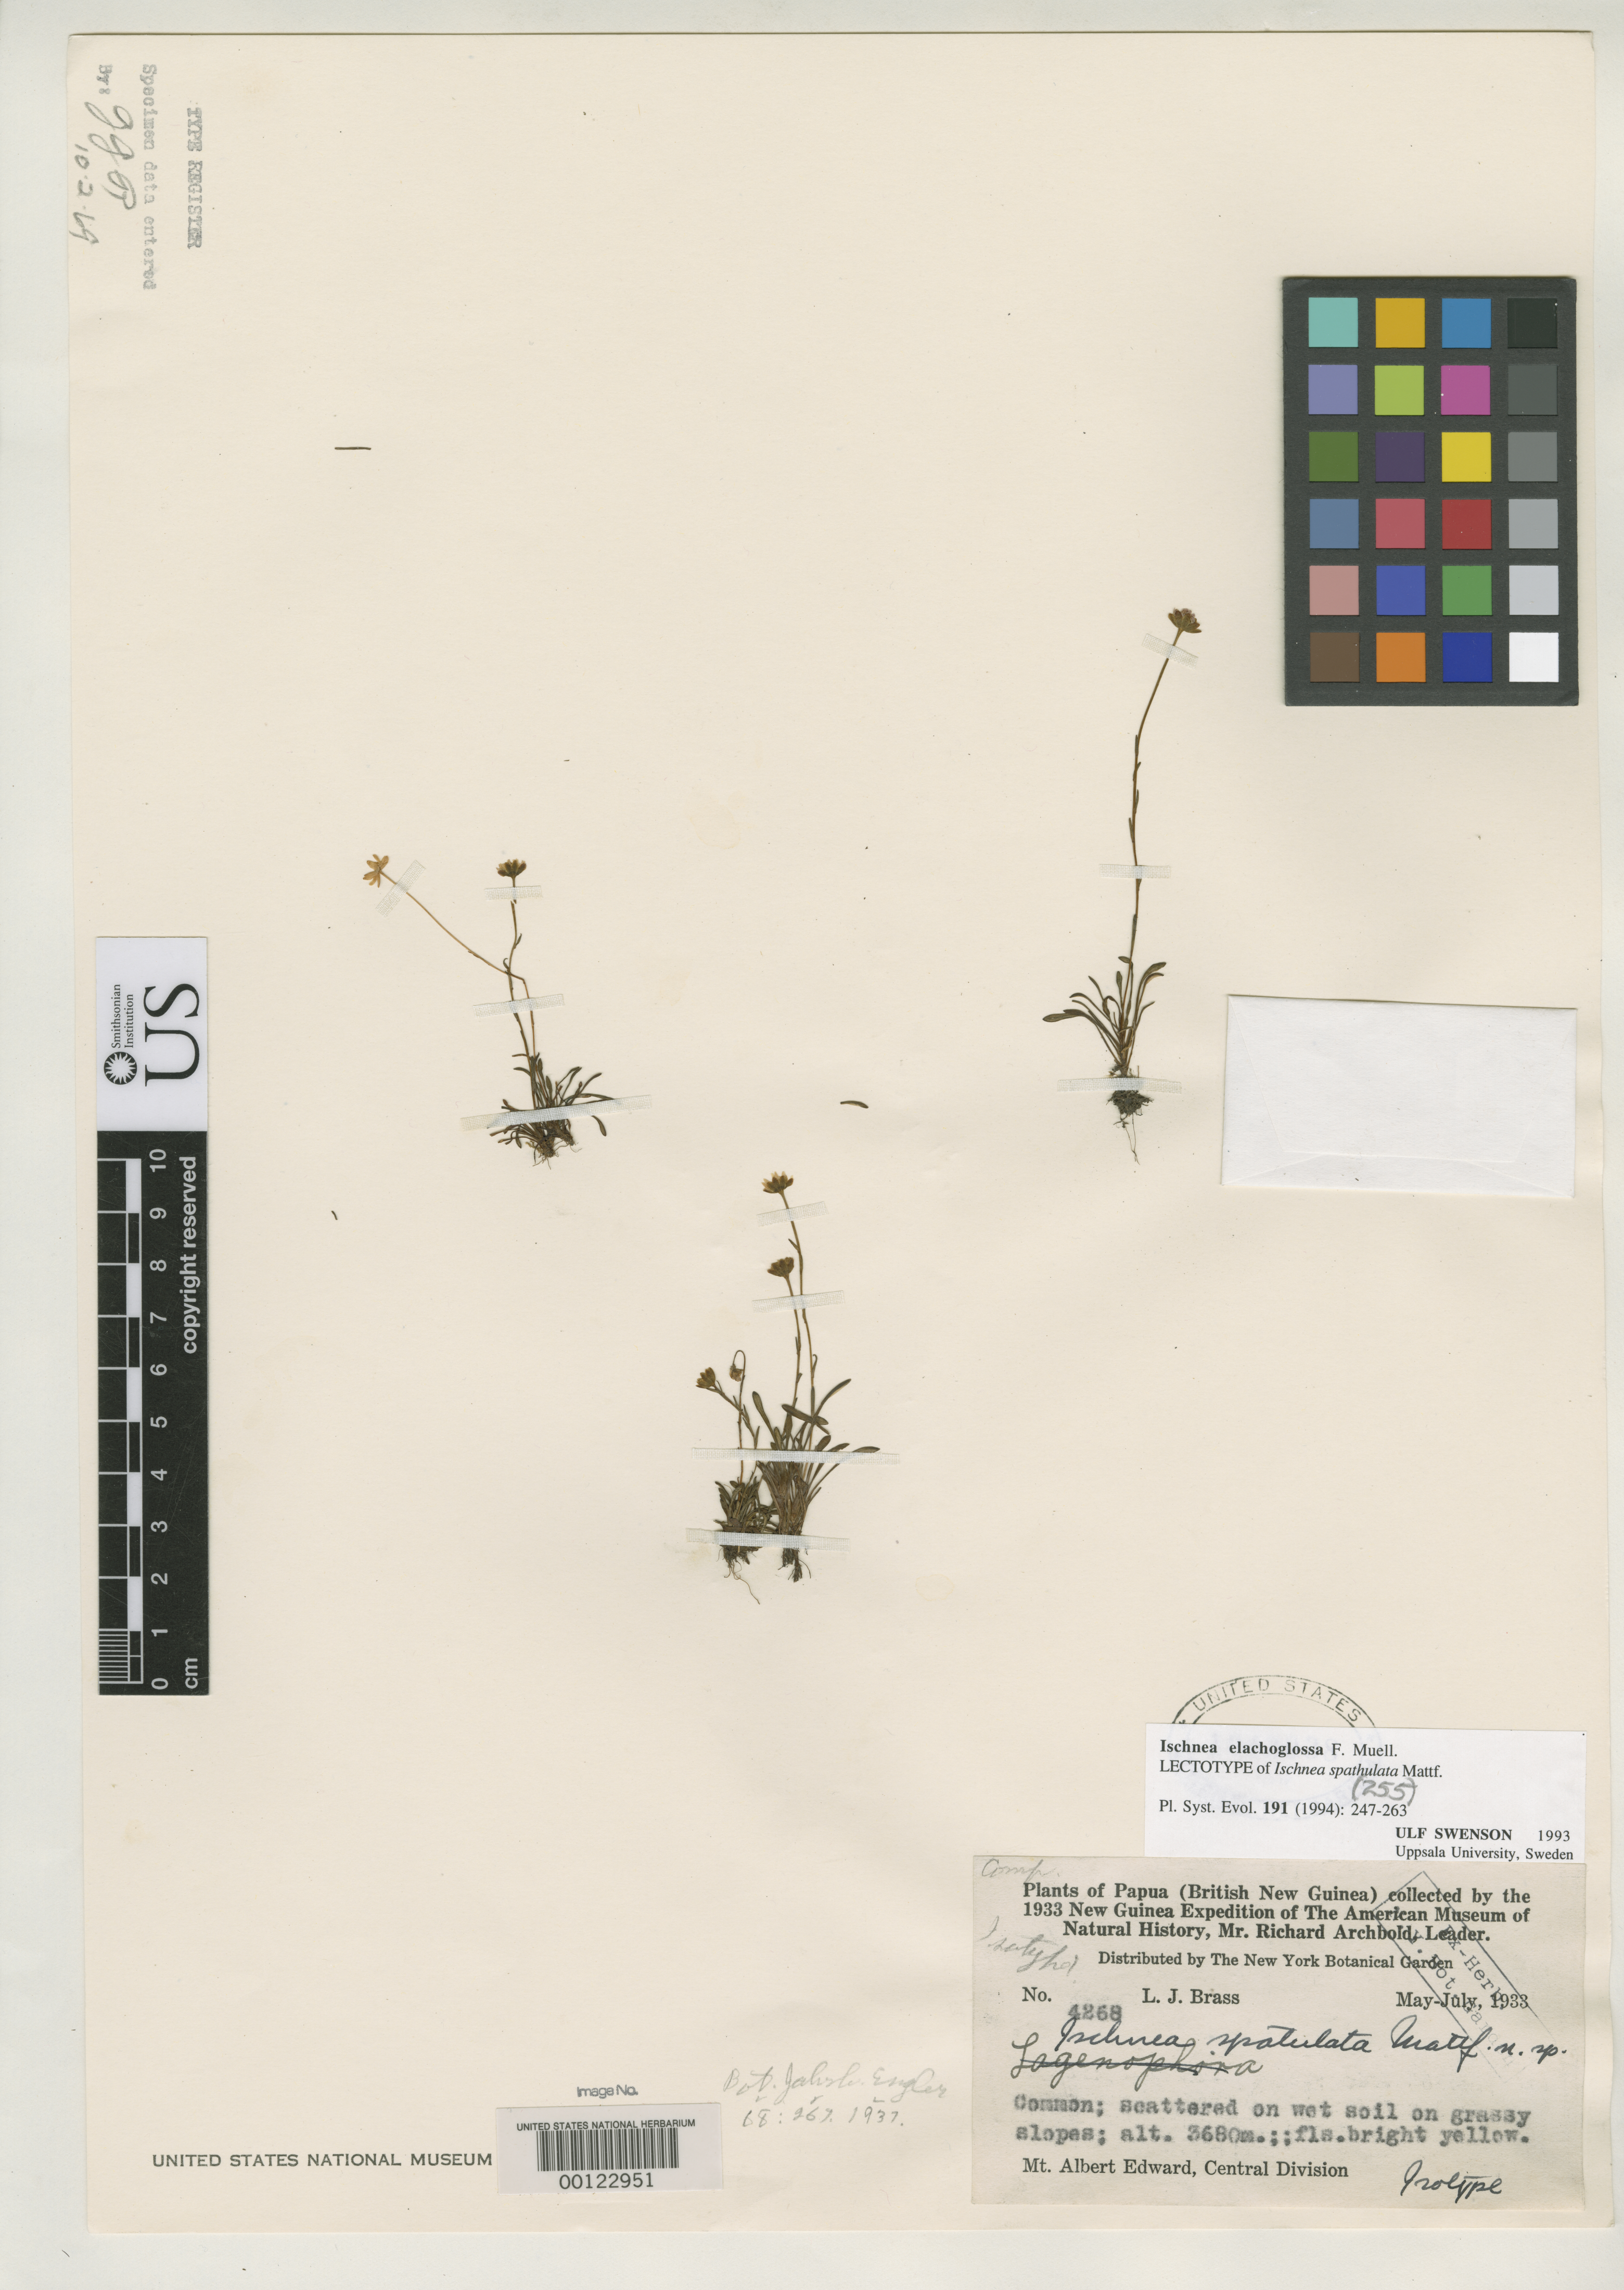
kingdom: Plantae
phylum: Tracheophyta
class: Magnoliopsida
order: Asterales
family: Asteraceae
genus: Ischnea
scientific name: Ischnea spathulata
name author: Mattf.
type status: Lectotype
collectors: L. J. Brass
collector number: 4268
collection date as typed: May 1933 to -- Jul 1933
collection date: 1933-05/1933-07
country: Papua New Guinea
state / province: Central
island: New Guinea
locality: Mt. Albert Edward.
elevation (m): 3680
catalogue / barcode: US 1943038